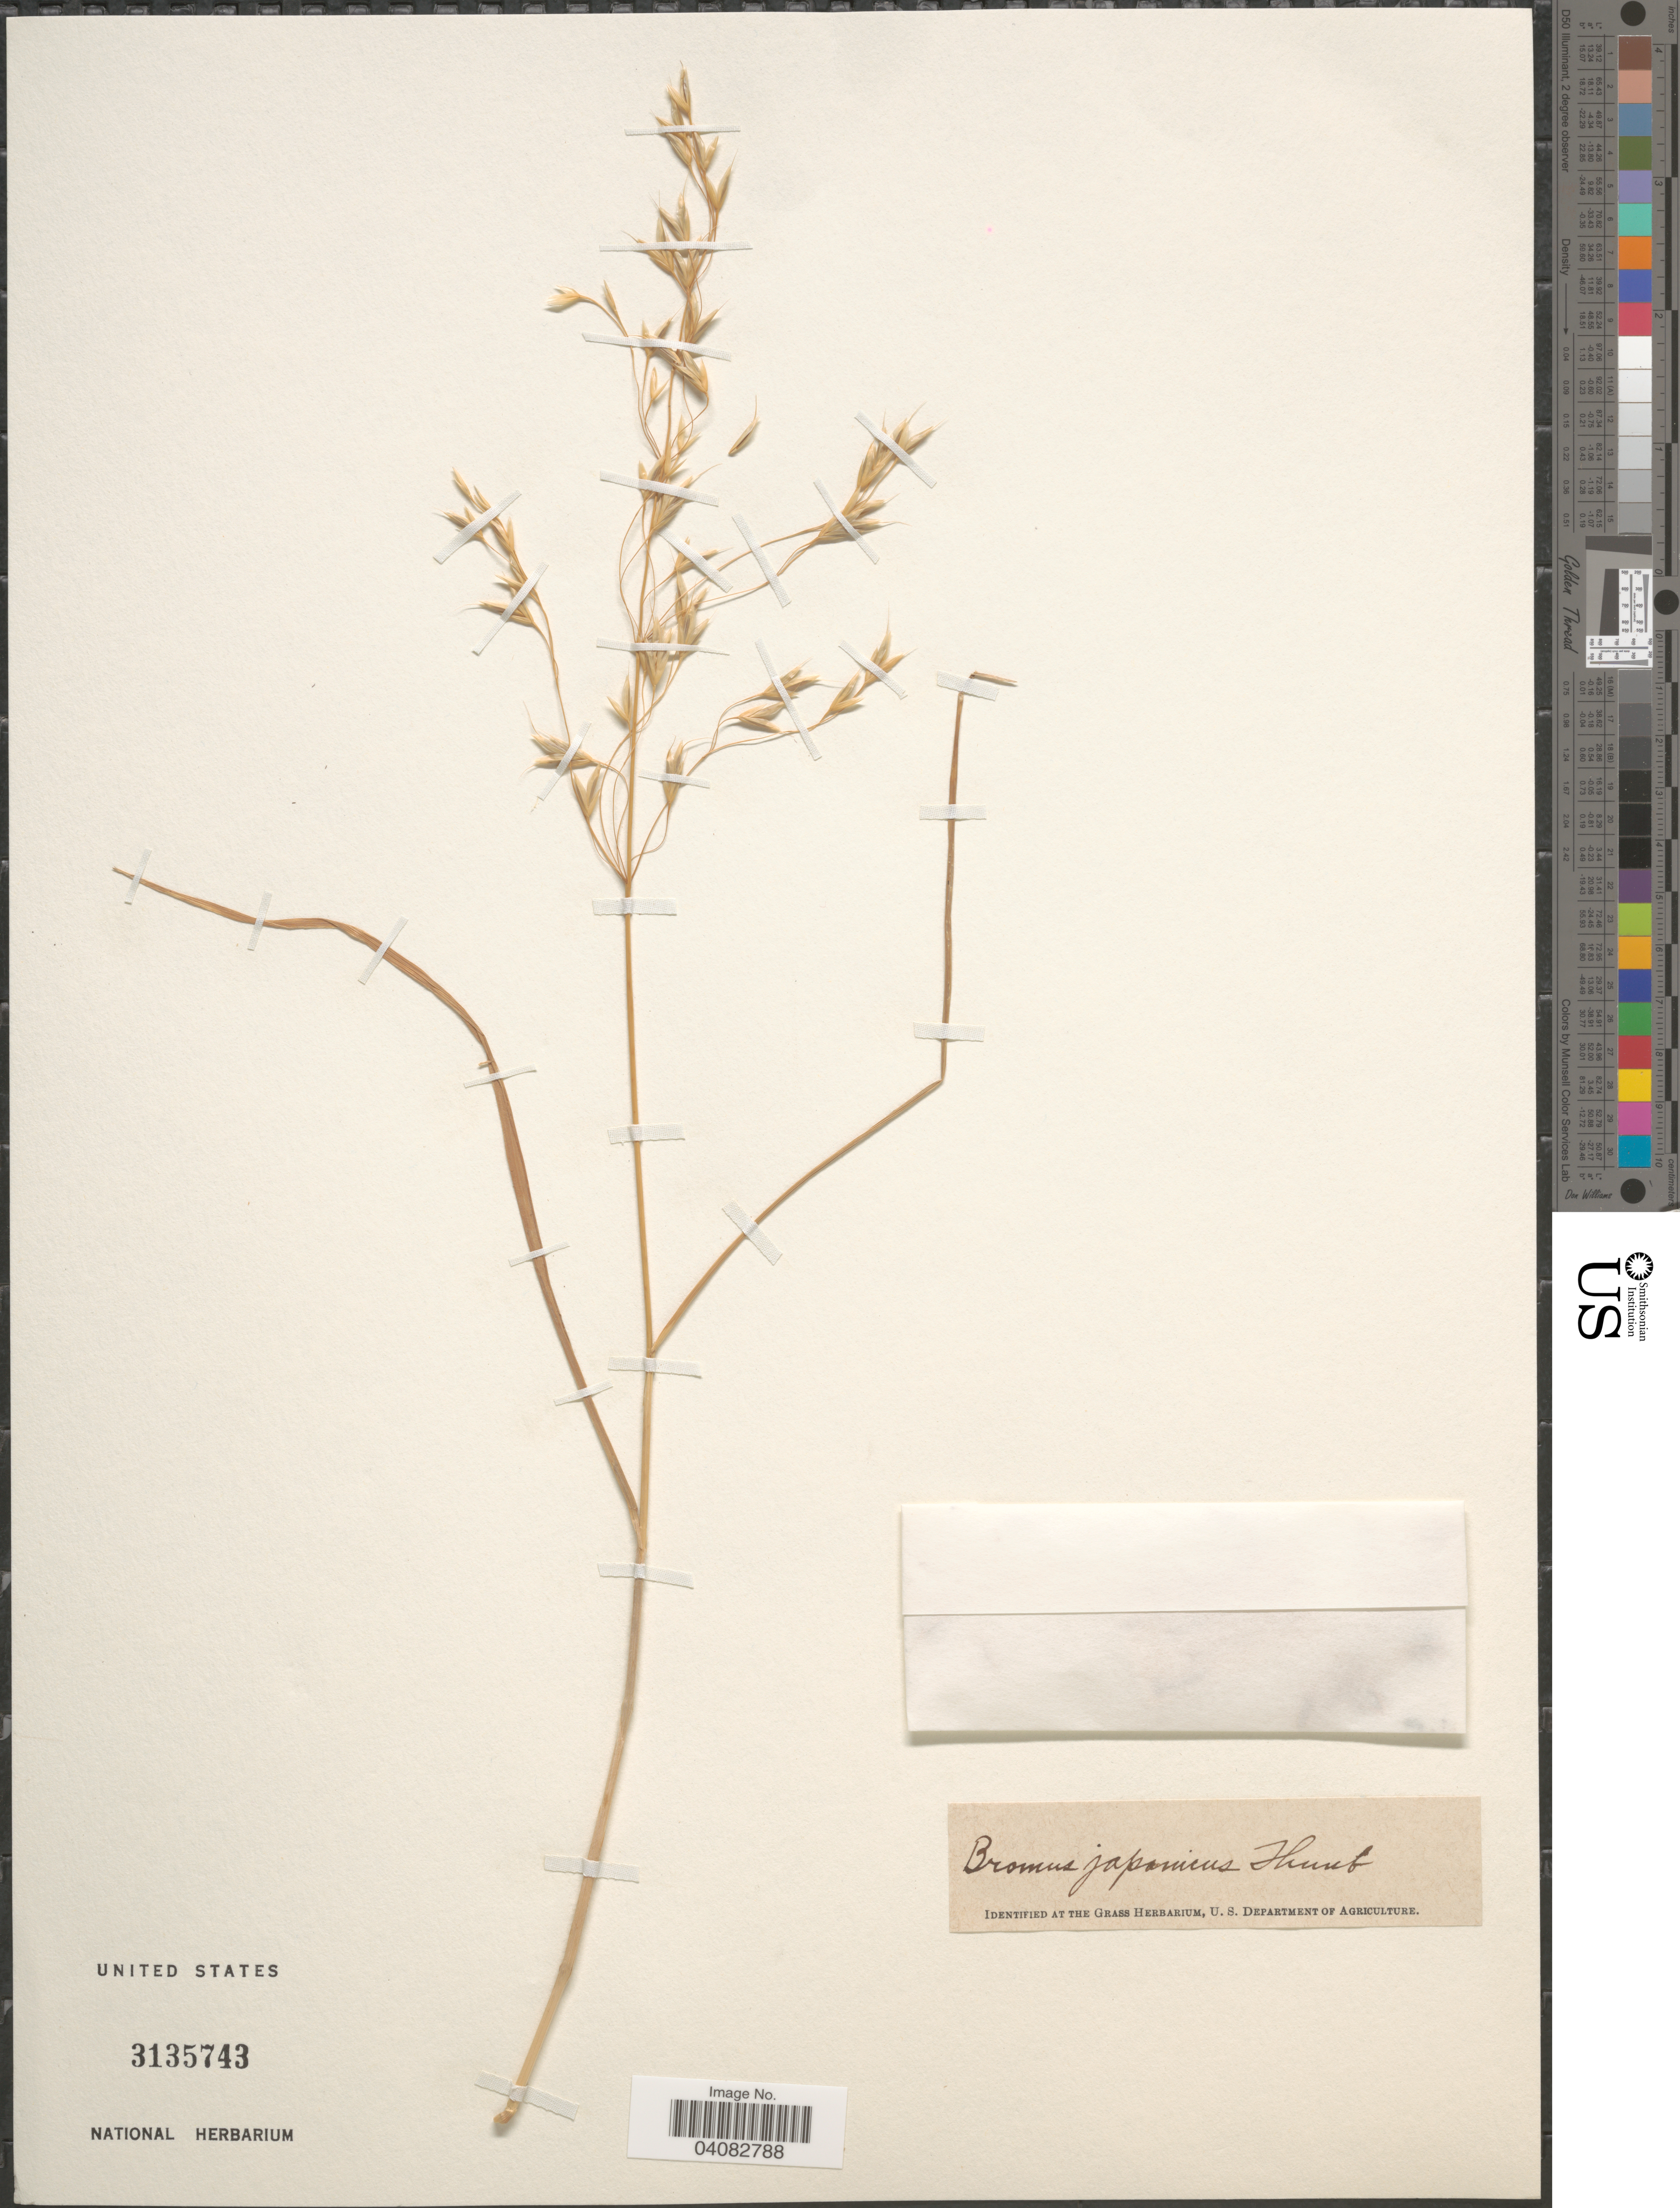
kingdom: Plantae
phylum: Tracheophyta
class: Liliopsida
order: Poales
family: Poaceae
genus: Bromus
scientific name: Bromus japonicus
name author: Houtt.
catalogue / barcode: US 3135743